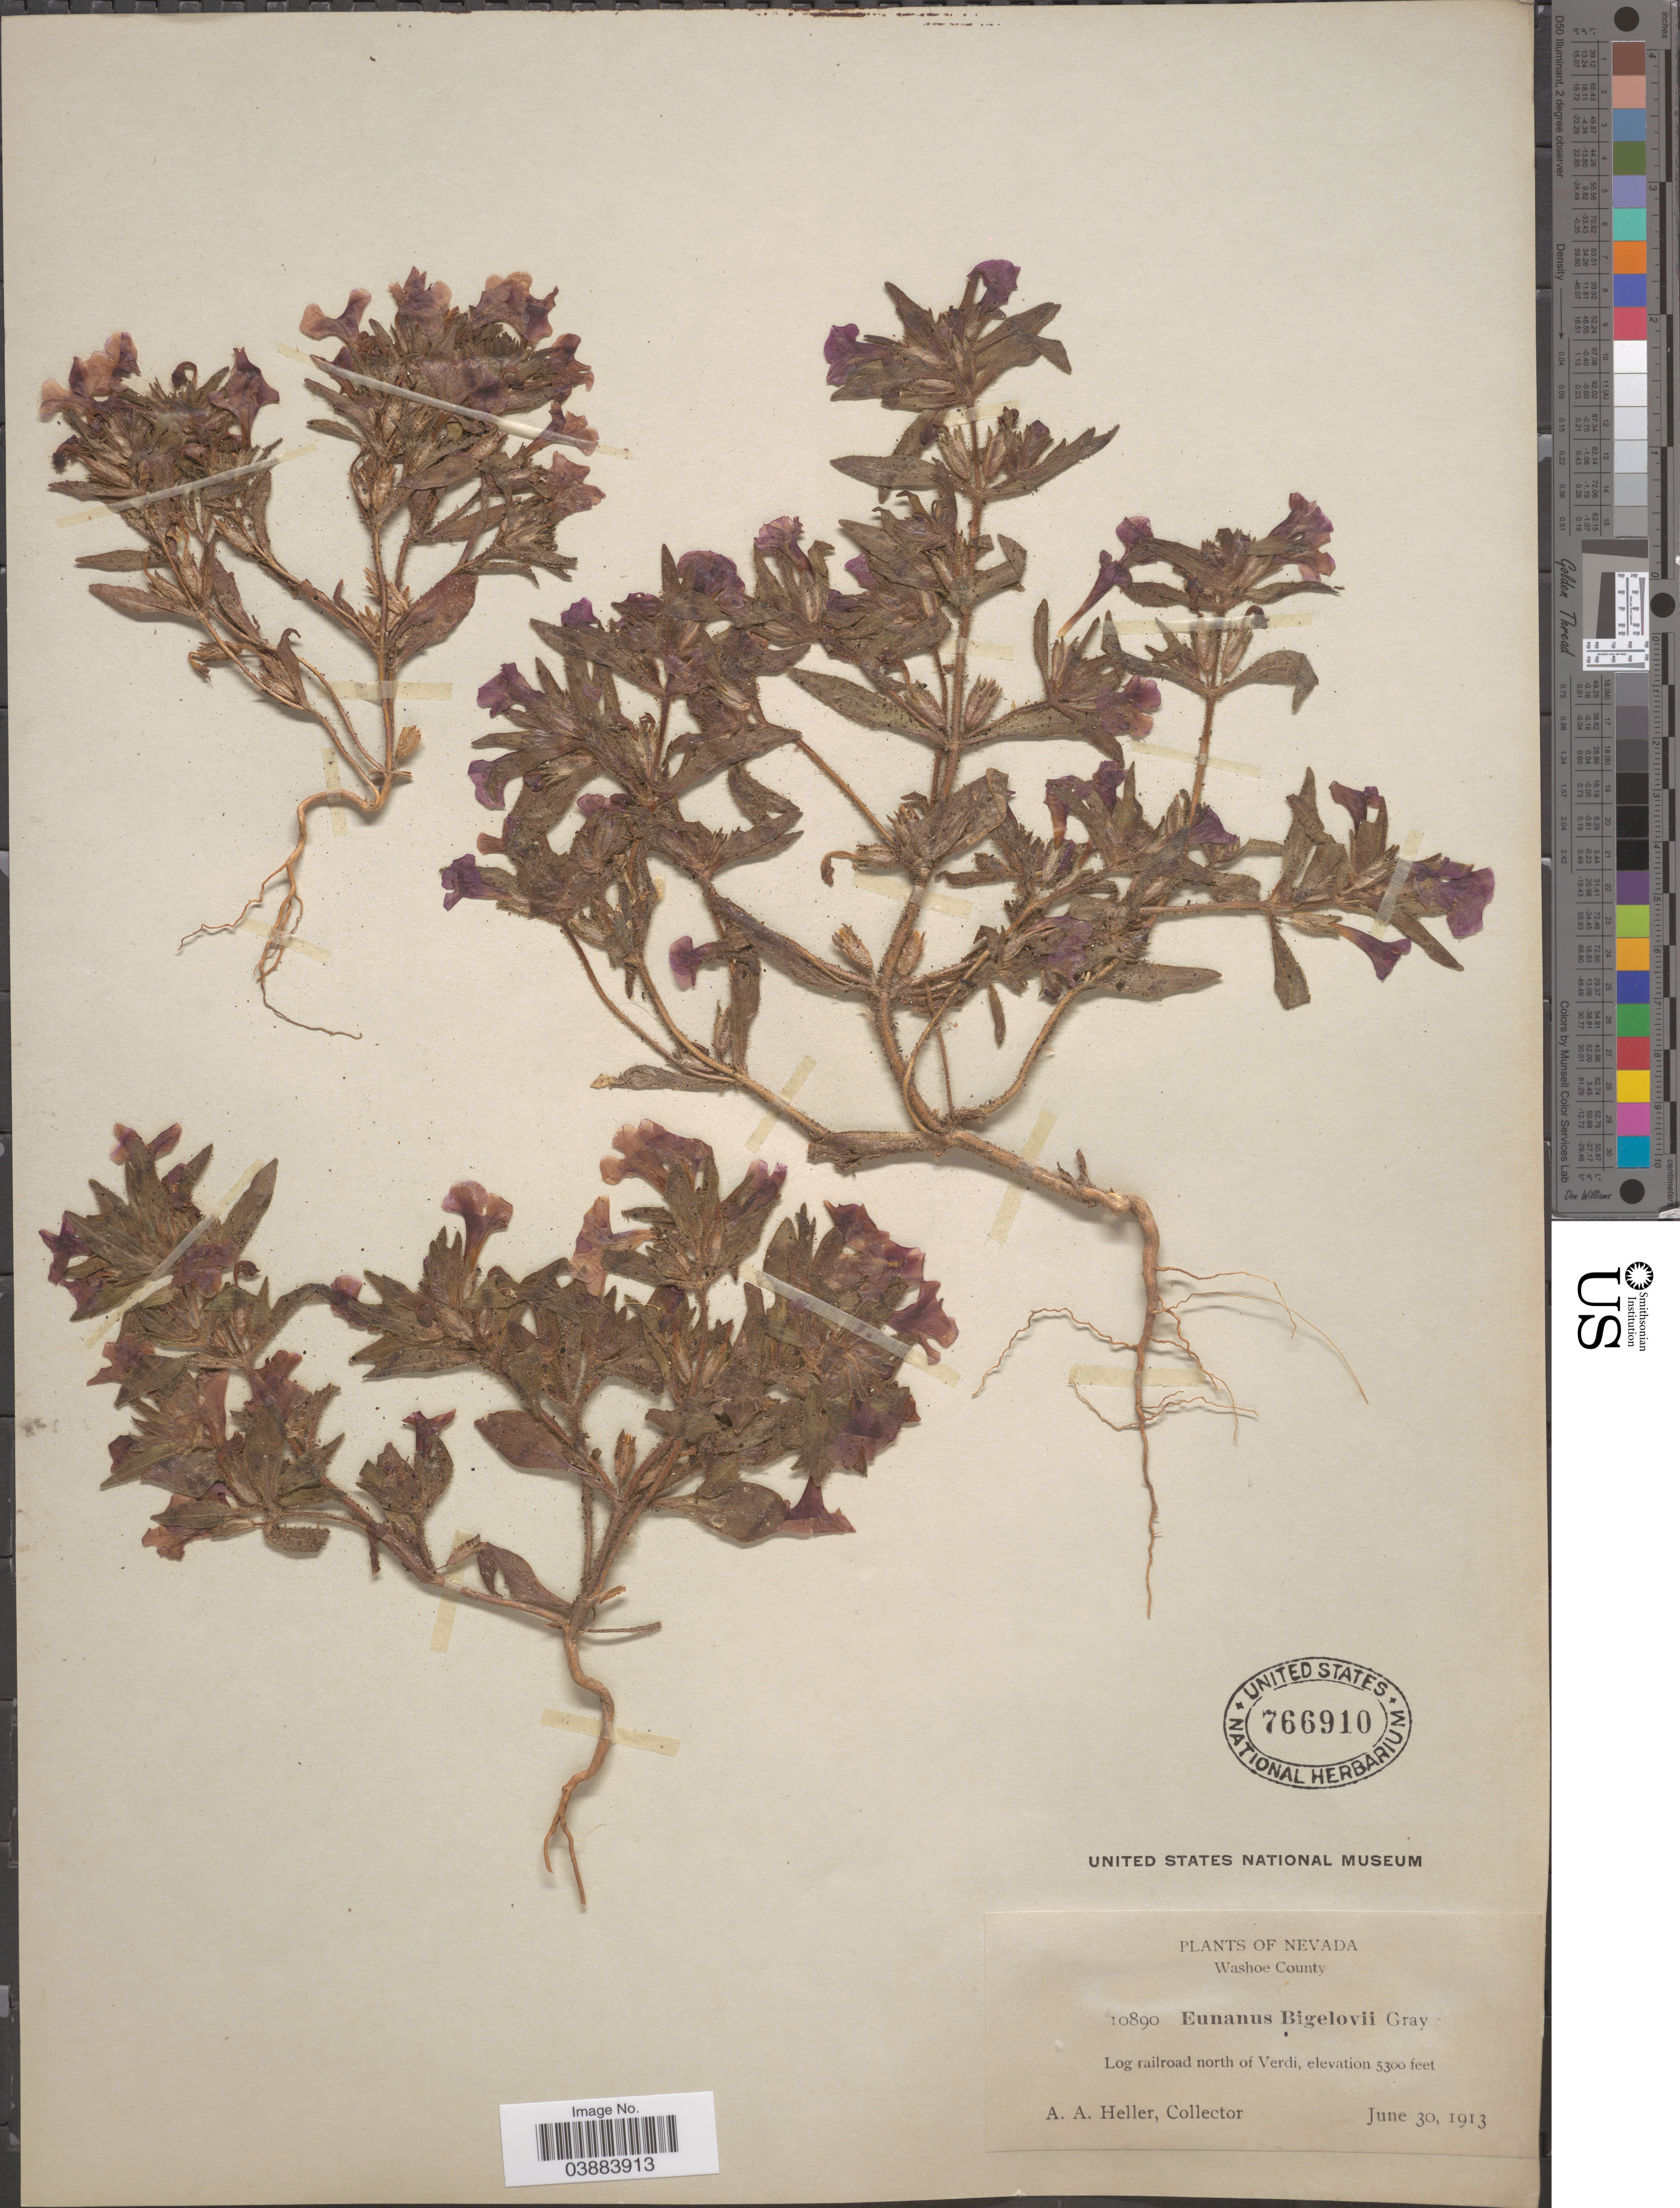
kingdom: Plantae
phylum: Tracheophyta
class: Magnoliopsida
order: Lamiales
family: Phrymaceae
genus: Eunanus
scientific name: Eunanus bigelovii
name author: A. Gray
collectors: A. A. Heller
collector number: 10890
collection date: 1913-06-30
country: United States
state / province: Nevada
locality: Washoe County. Log railroad north of Verdi.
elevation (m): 1615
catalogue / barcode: US 766910